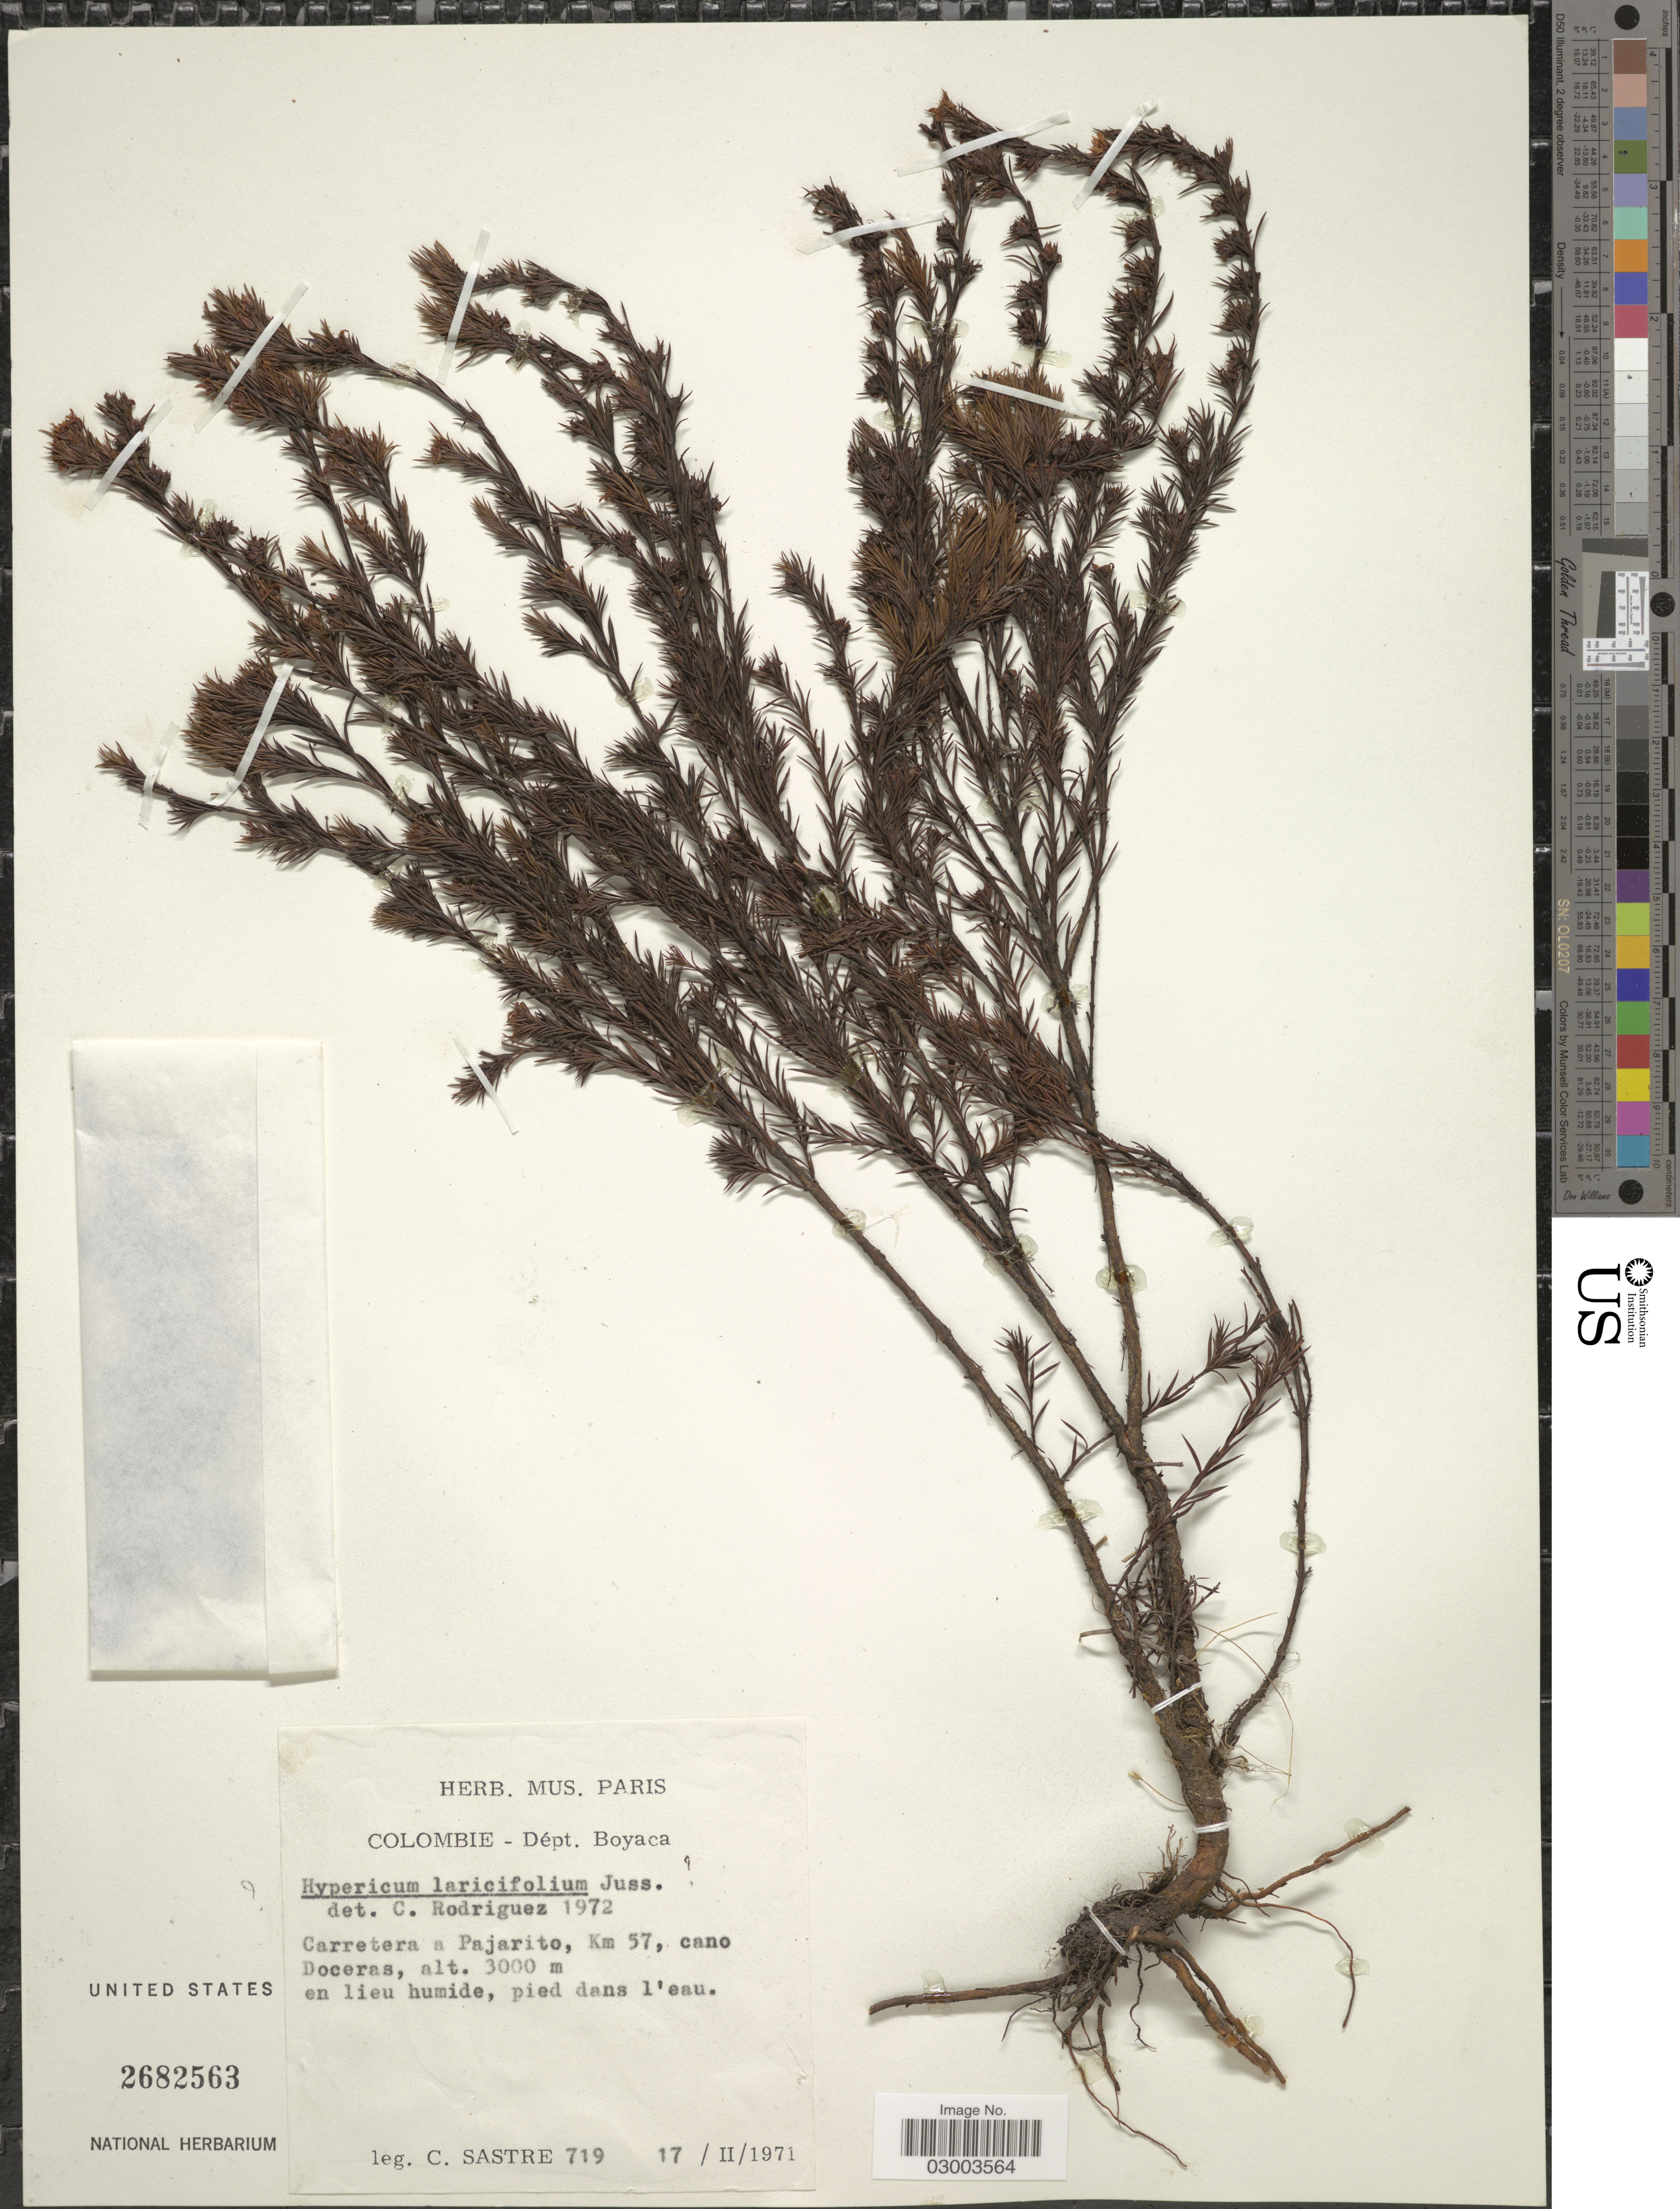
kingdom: Plantae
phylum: Tracheophyta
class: Magnoliopsida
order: Malpighiales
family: Hypericaceae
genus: Hypericum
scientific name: Hypericum juniperinum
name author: Kunth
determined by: Strong, Mark T., (BOT), Smithsonian Institution - National Museum of Natural History (UNITED STATES)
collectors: C. Sastre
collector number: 719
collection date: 1971-02-17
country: Colombia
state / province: Boyacá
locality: Dépt. Boyaca. Carretera a Pajarito, Km 57, cano Doceras, en lieu humide, pied dans l'eau.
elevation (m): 3000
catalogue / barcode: US 2682563